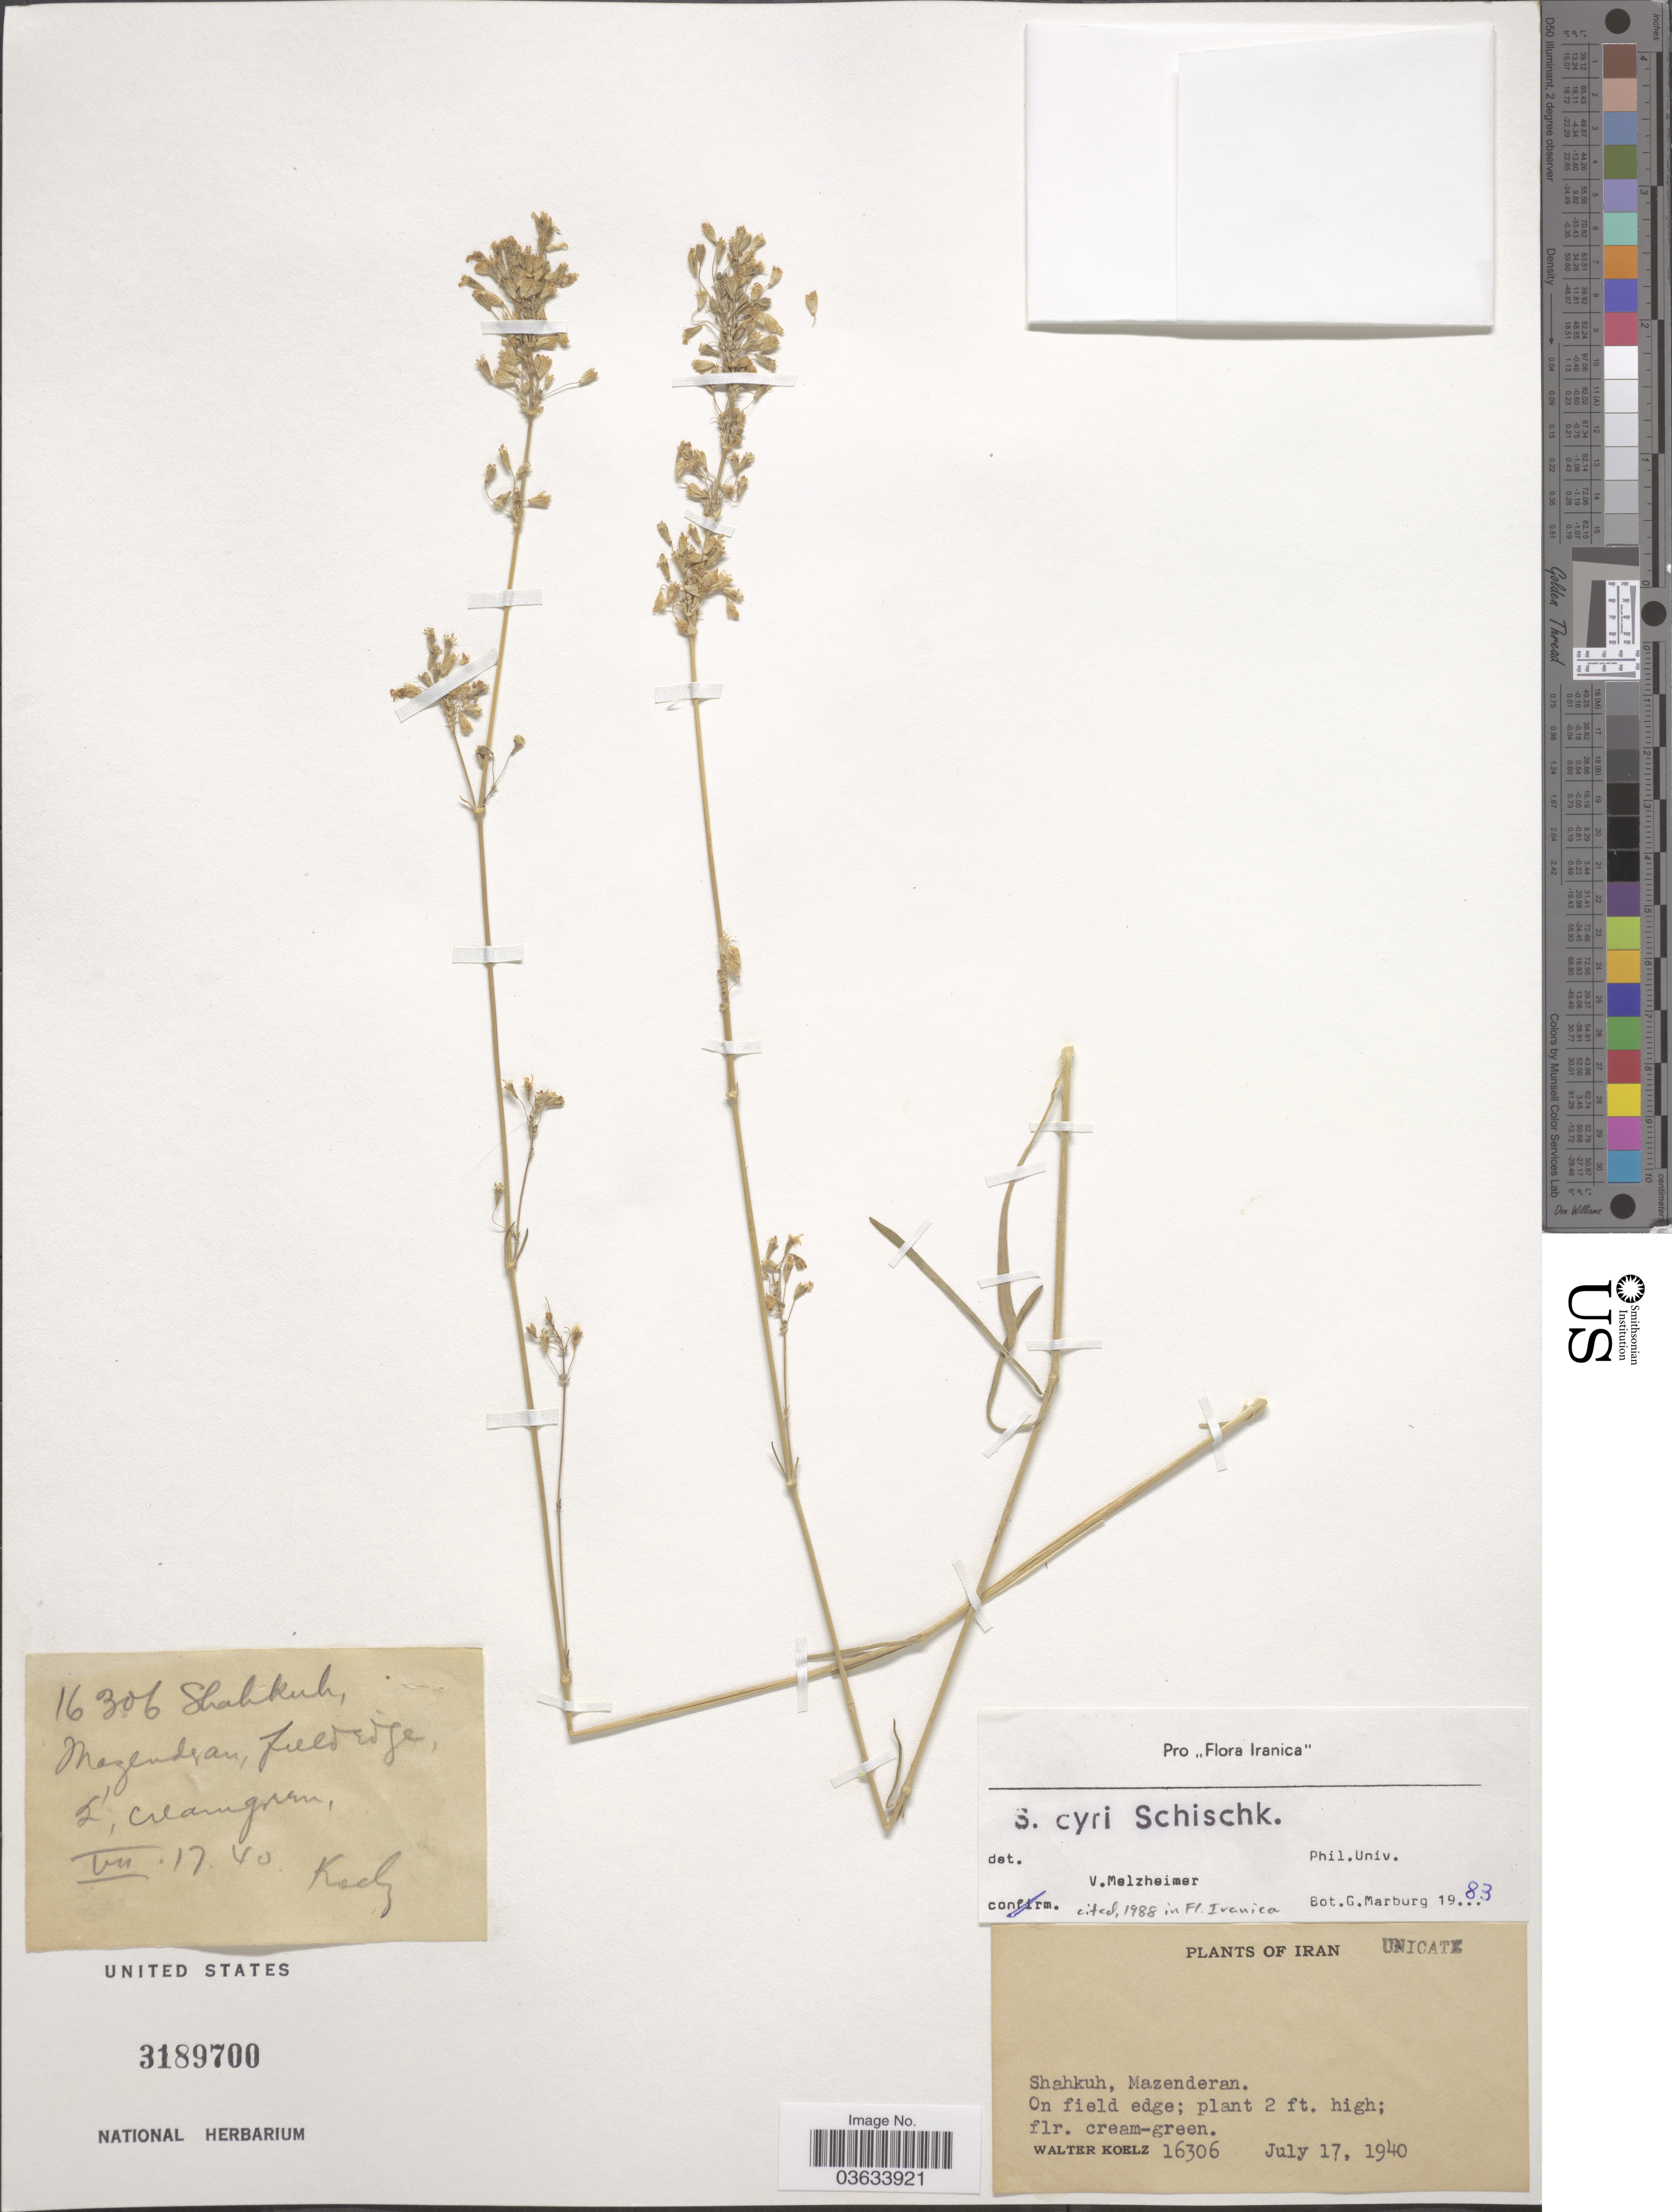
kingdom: Plantae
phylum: Tracheophyta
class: Magnoliopsida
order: Caryophyllales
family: Caryophyllaceae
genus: Silene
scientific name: Silene cyri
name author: Schischk.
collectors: W. N. Koelz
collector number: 16306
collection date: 1940-07-17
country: Iran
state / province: Mazandaran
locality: Shahkuh.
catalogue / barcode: US 3189700